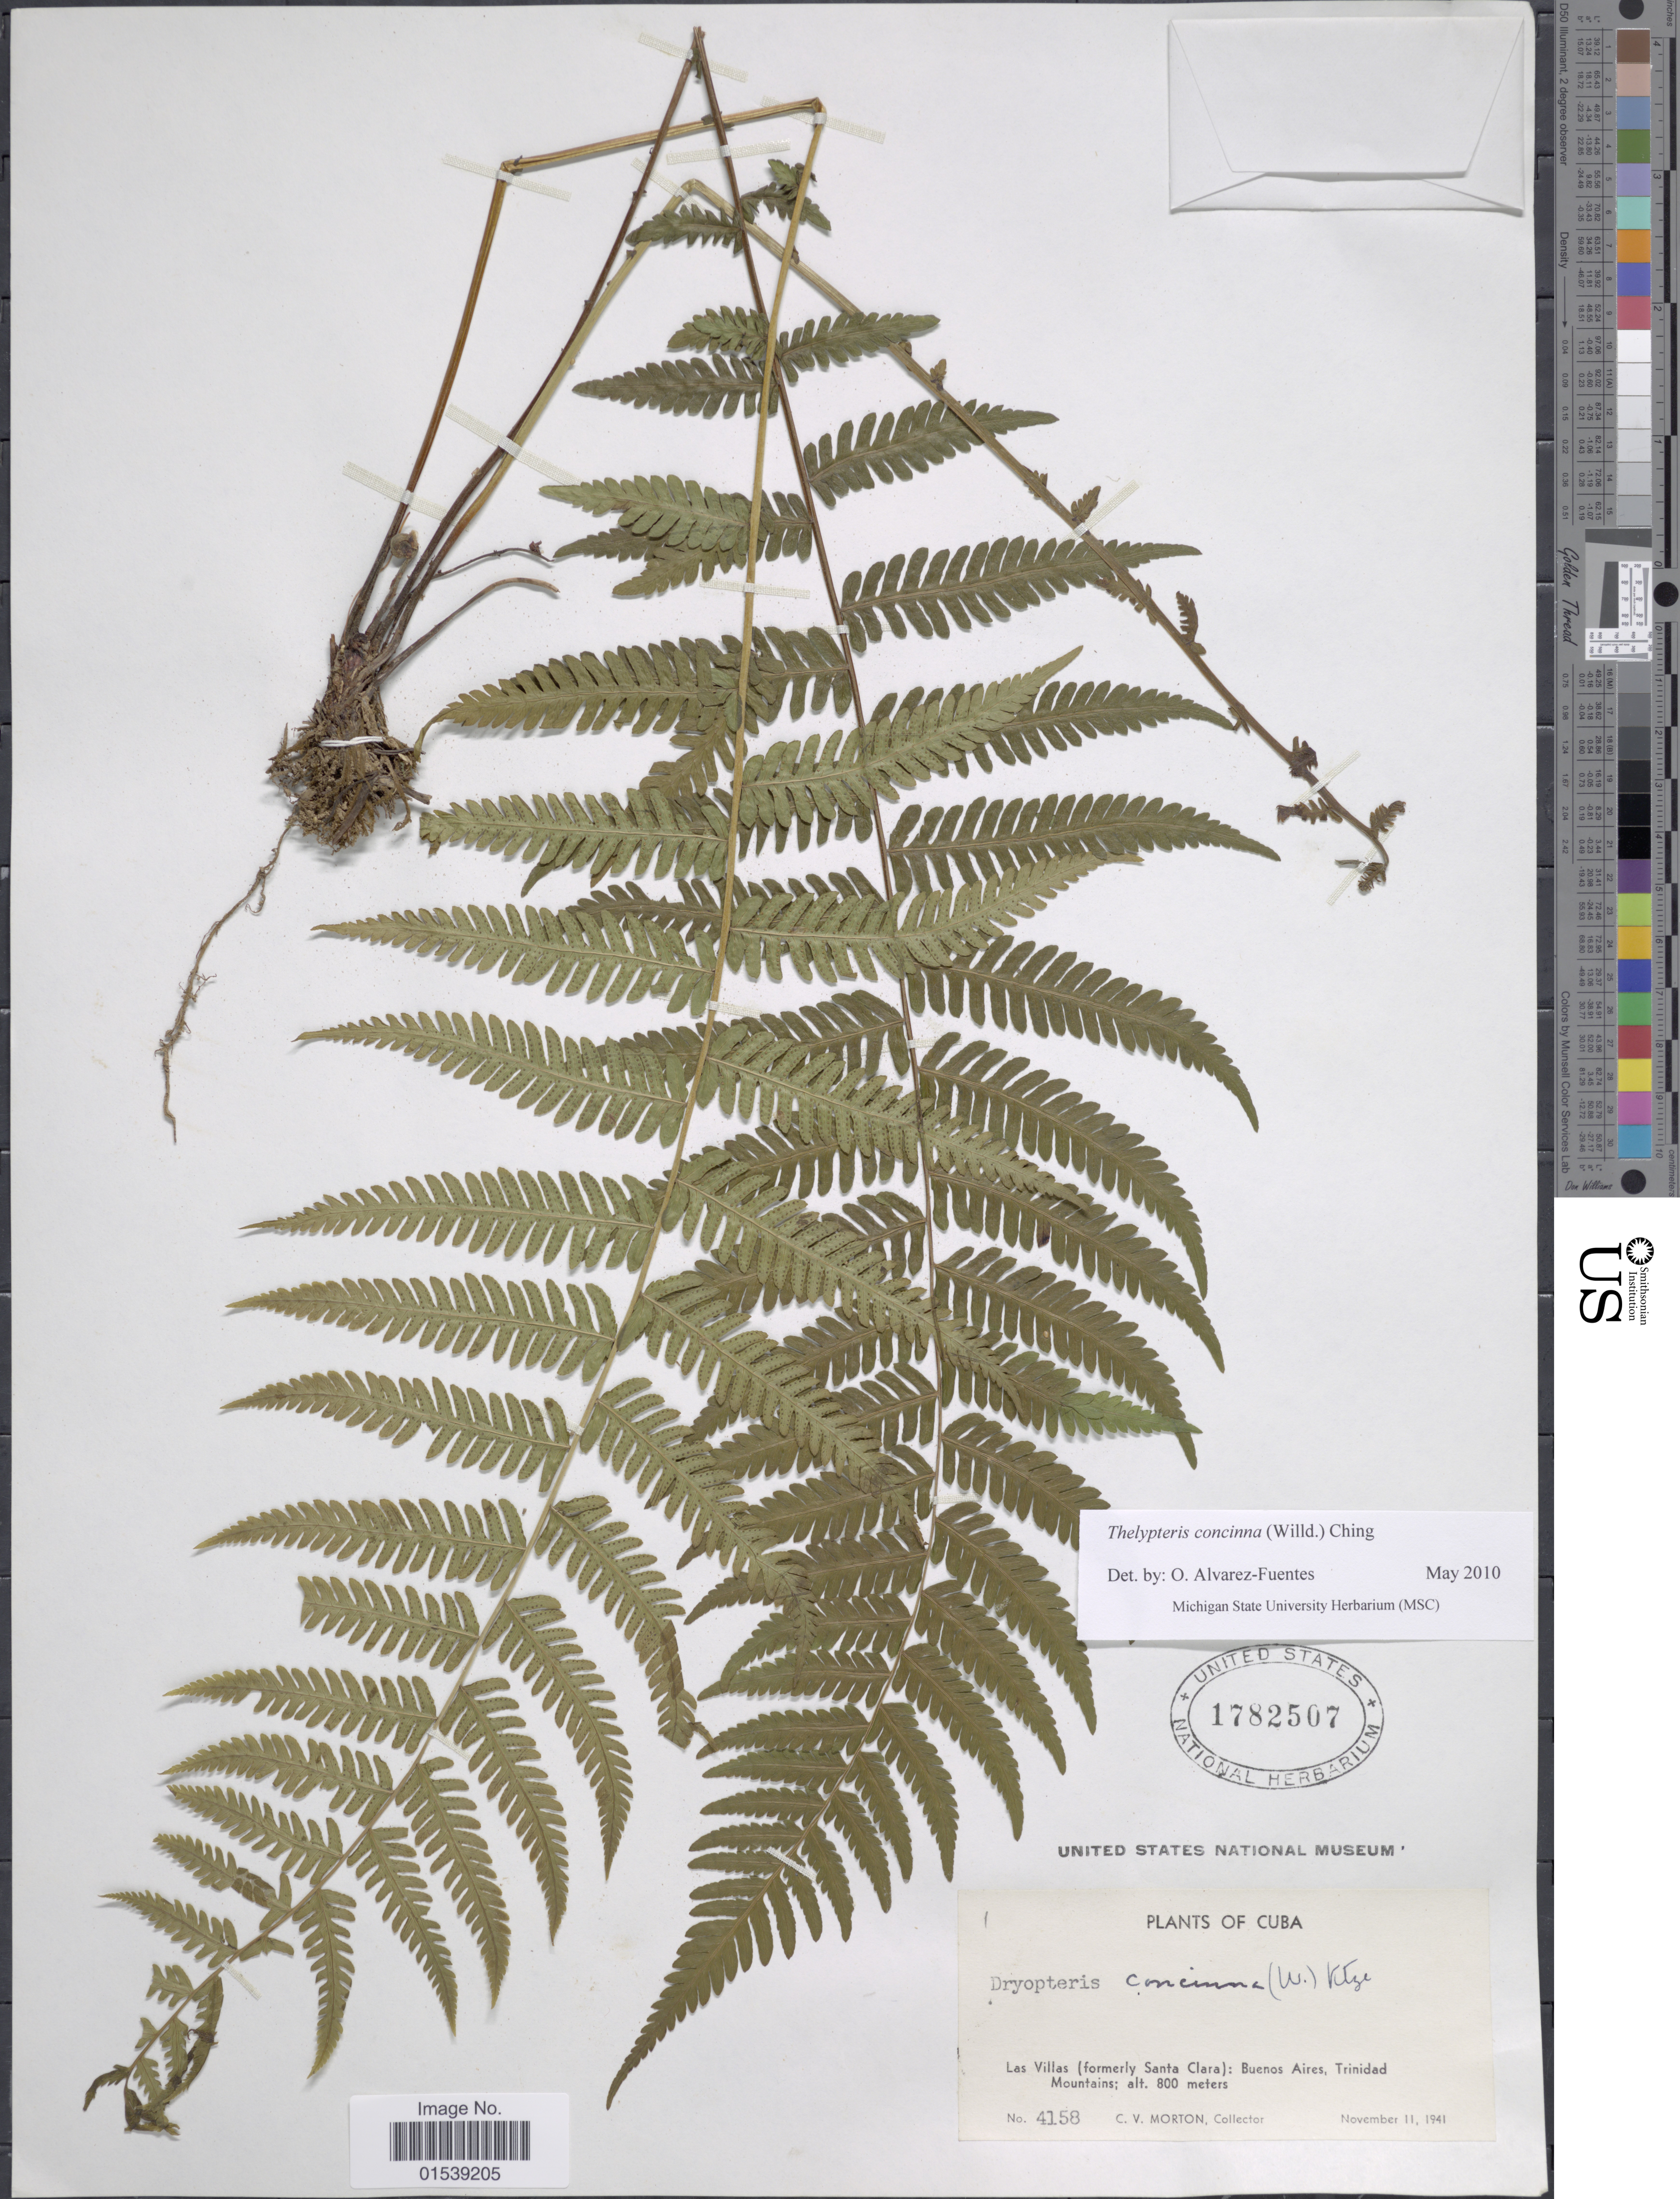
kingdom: Plantae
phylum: Tracheophyta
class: Polypodiopsida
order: Polypodiales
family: Thelypteridaceae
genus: Amauropelta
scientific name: Amauropelta concinna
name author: (Willd.) Pic. Serm.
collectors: C. V. Morton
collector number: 4158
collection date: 1941-11-11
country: Cuba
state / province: Las Villas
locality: Las Villas (formerly Santa Clara): Buenos Aires, Trinidad Mountains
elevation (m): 800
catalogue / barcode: US 1782507